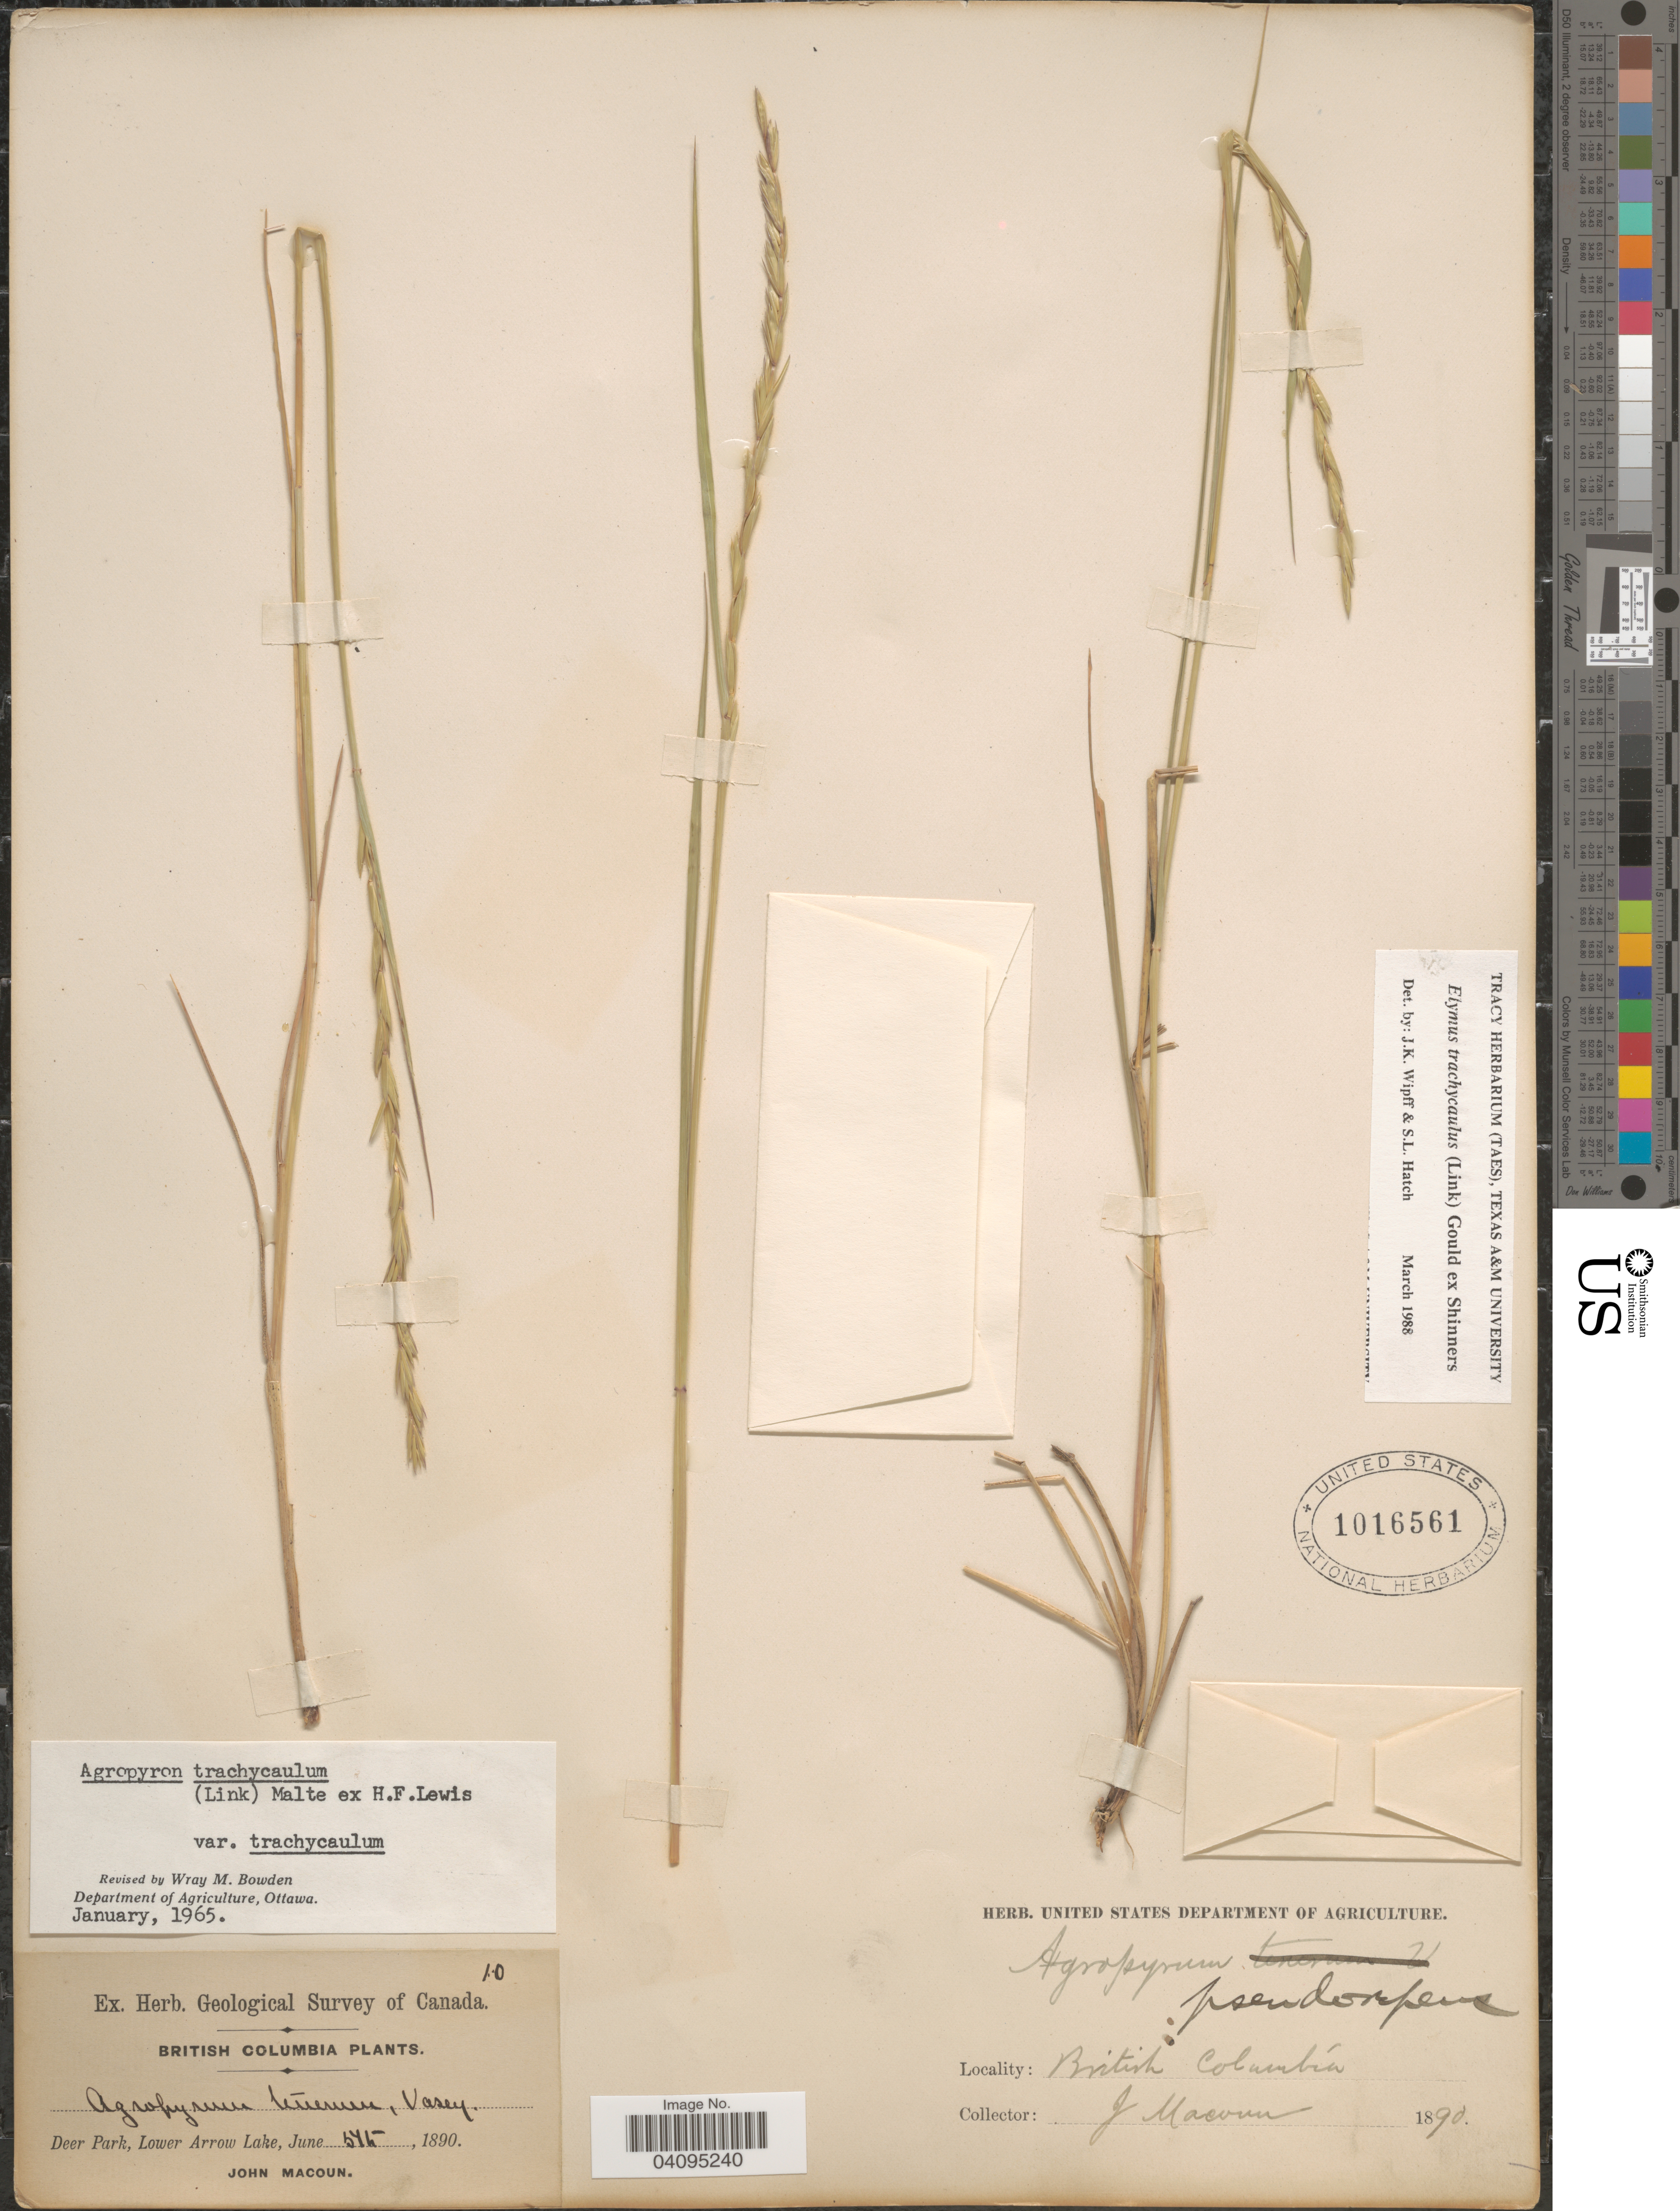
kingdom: Plantae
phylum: Tracheophyta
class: Liliopsida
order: Poales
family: Poaceae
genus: Elymus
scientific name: Elymus trachycaulus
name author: (Link) Gould ex Shinners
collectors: J. Macoun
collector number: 10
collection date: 1890-06-05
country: Canada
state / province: British Columbia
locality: Geological Survey of Canada. Deer Park, Lower Arrow Lake.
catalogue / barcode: US 1016561